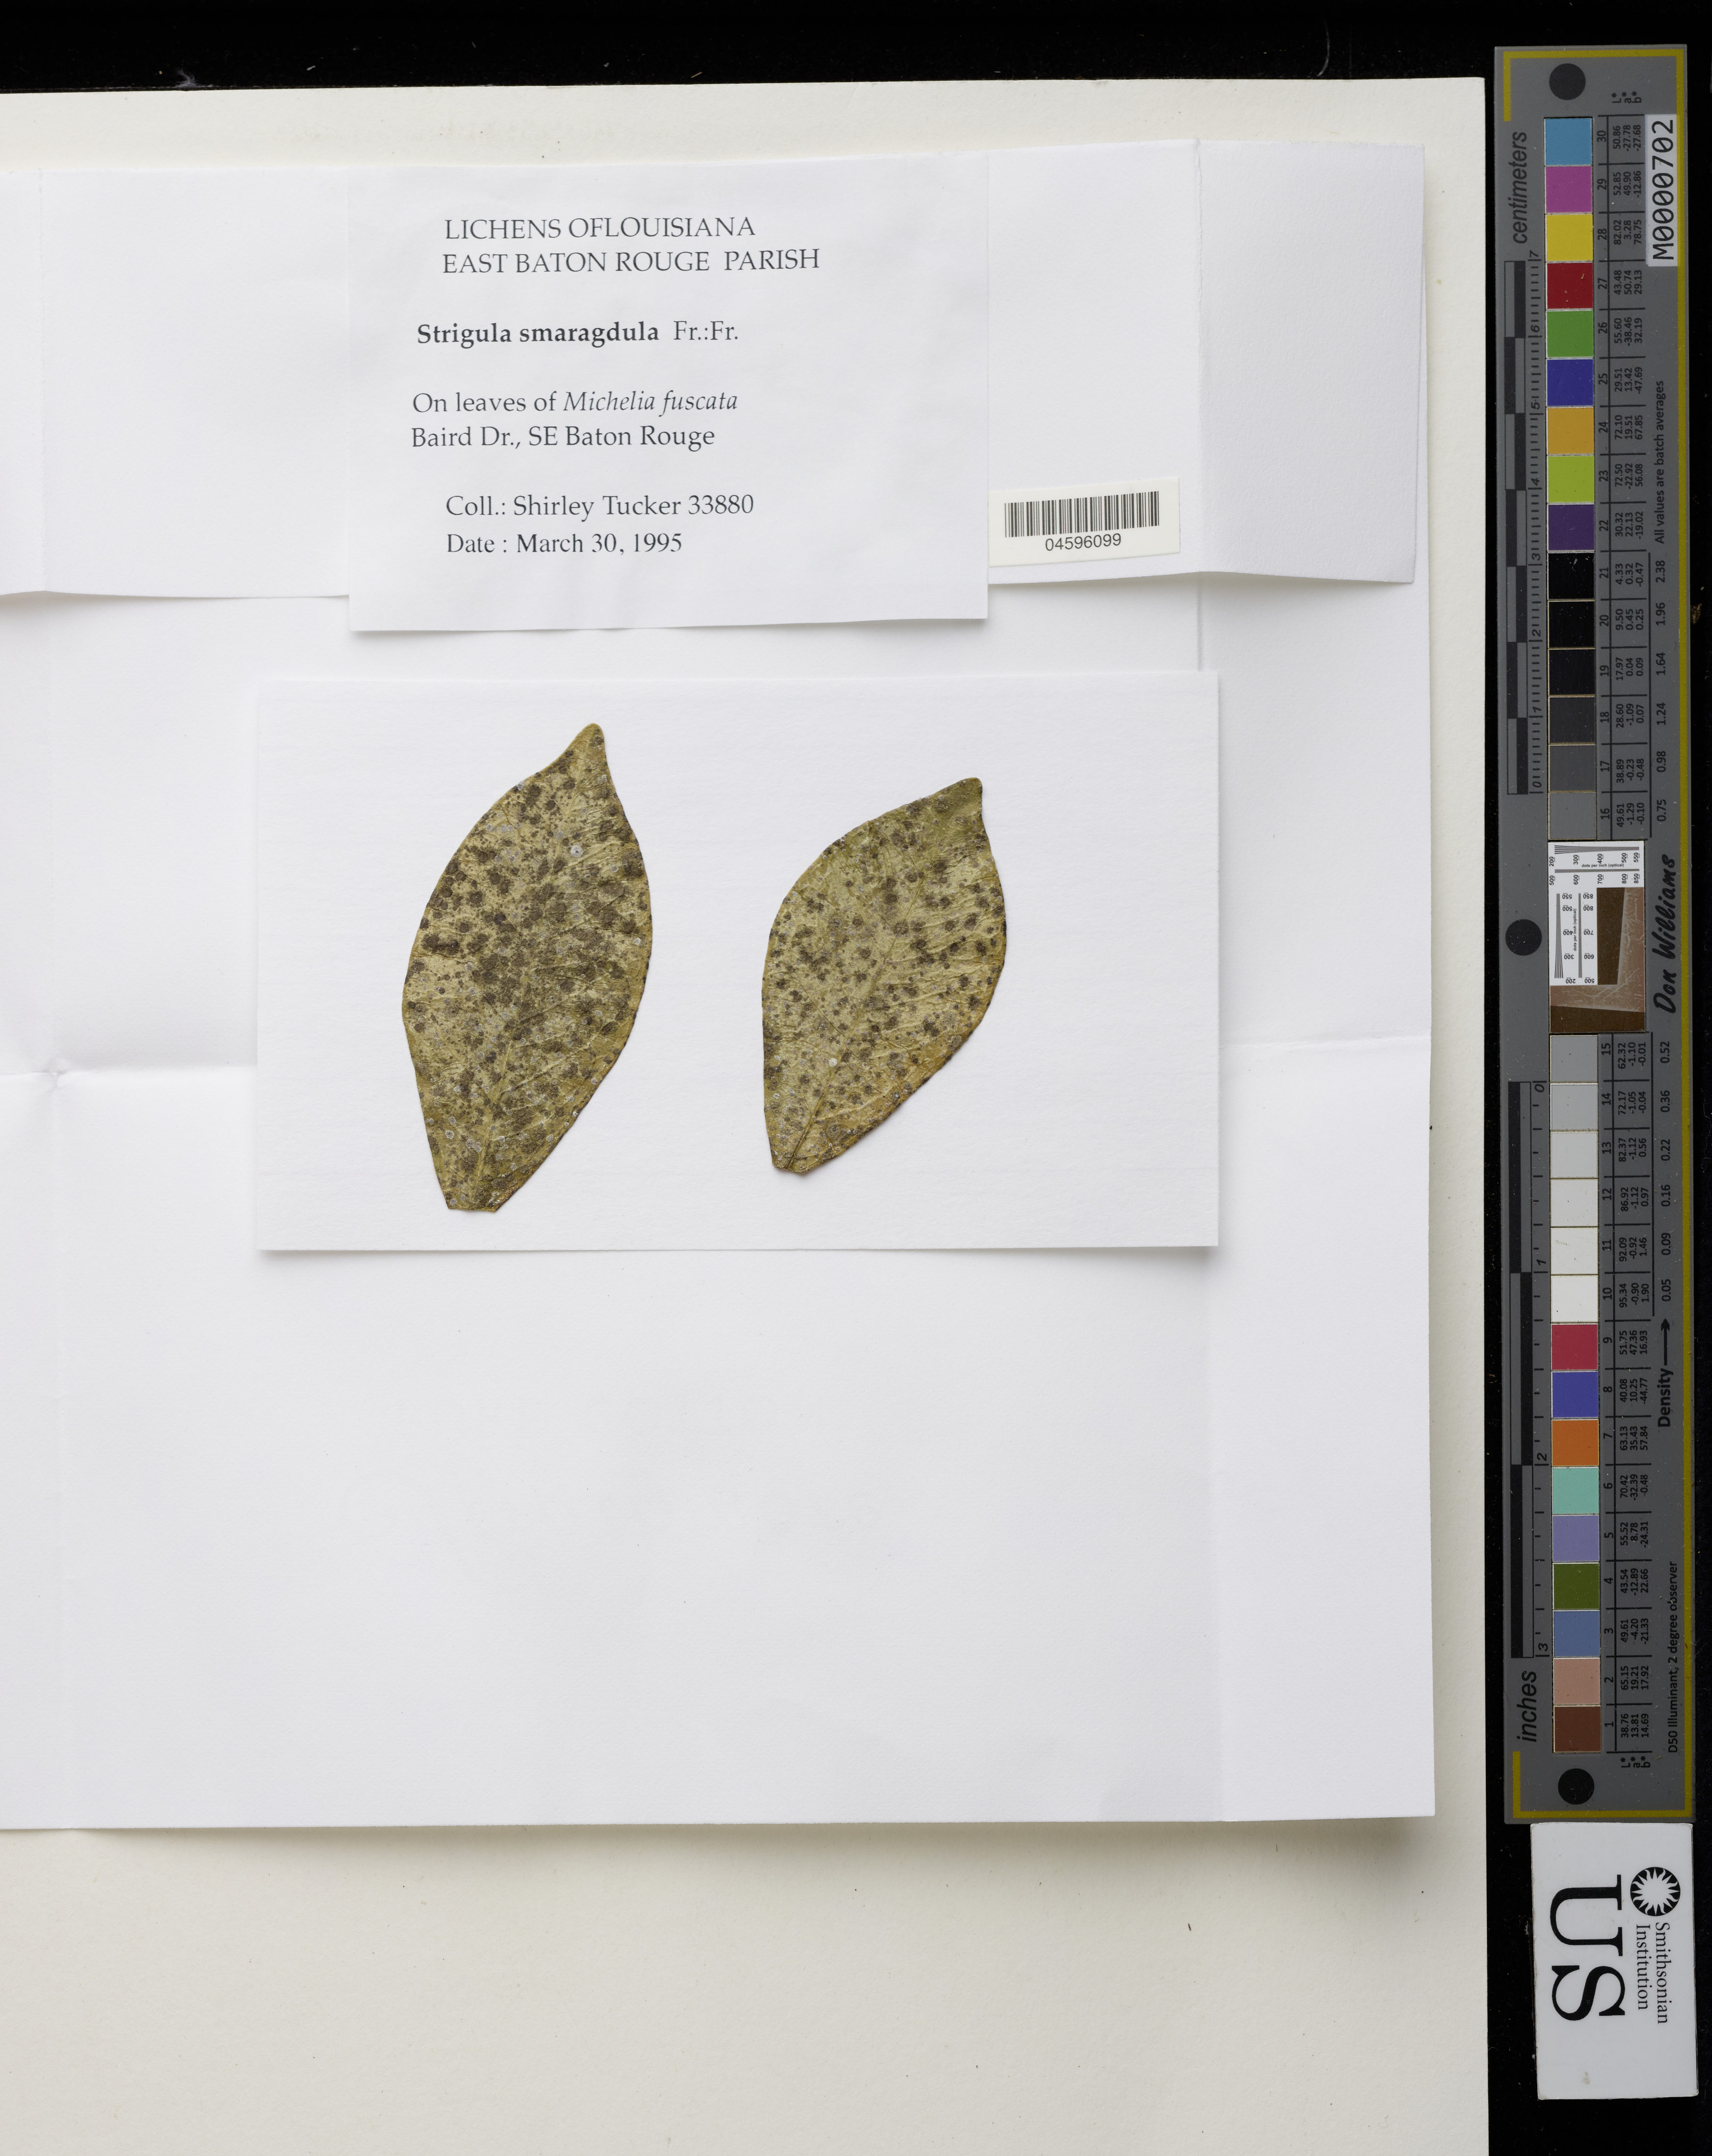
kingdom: Fungi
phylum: Ascomycota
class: Dothideomycetes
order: Strigulales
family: Strigulaceae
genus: Strigula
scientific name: Strigula smaragdula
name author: Fr.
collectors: S. Tucker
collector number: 33880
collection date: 1995-03-30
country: United States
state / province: Louisiana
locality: East Baton Rouge Parish. Baird Dr., SE Baton Rouge.